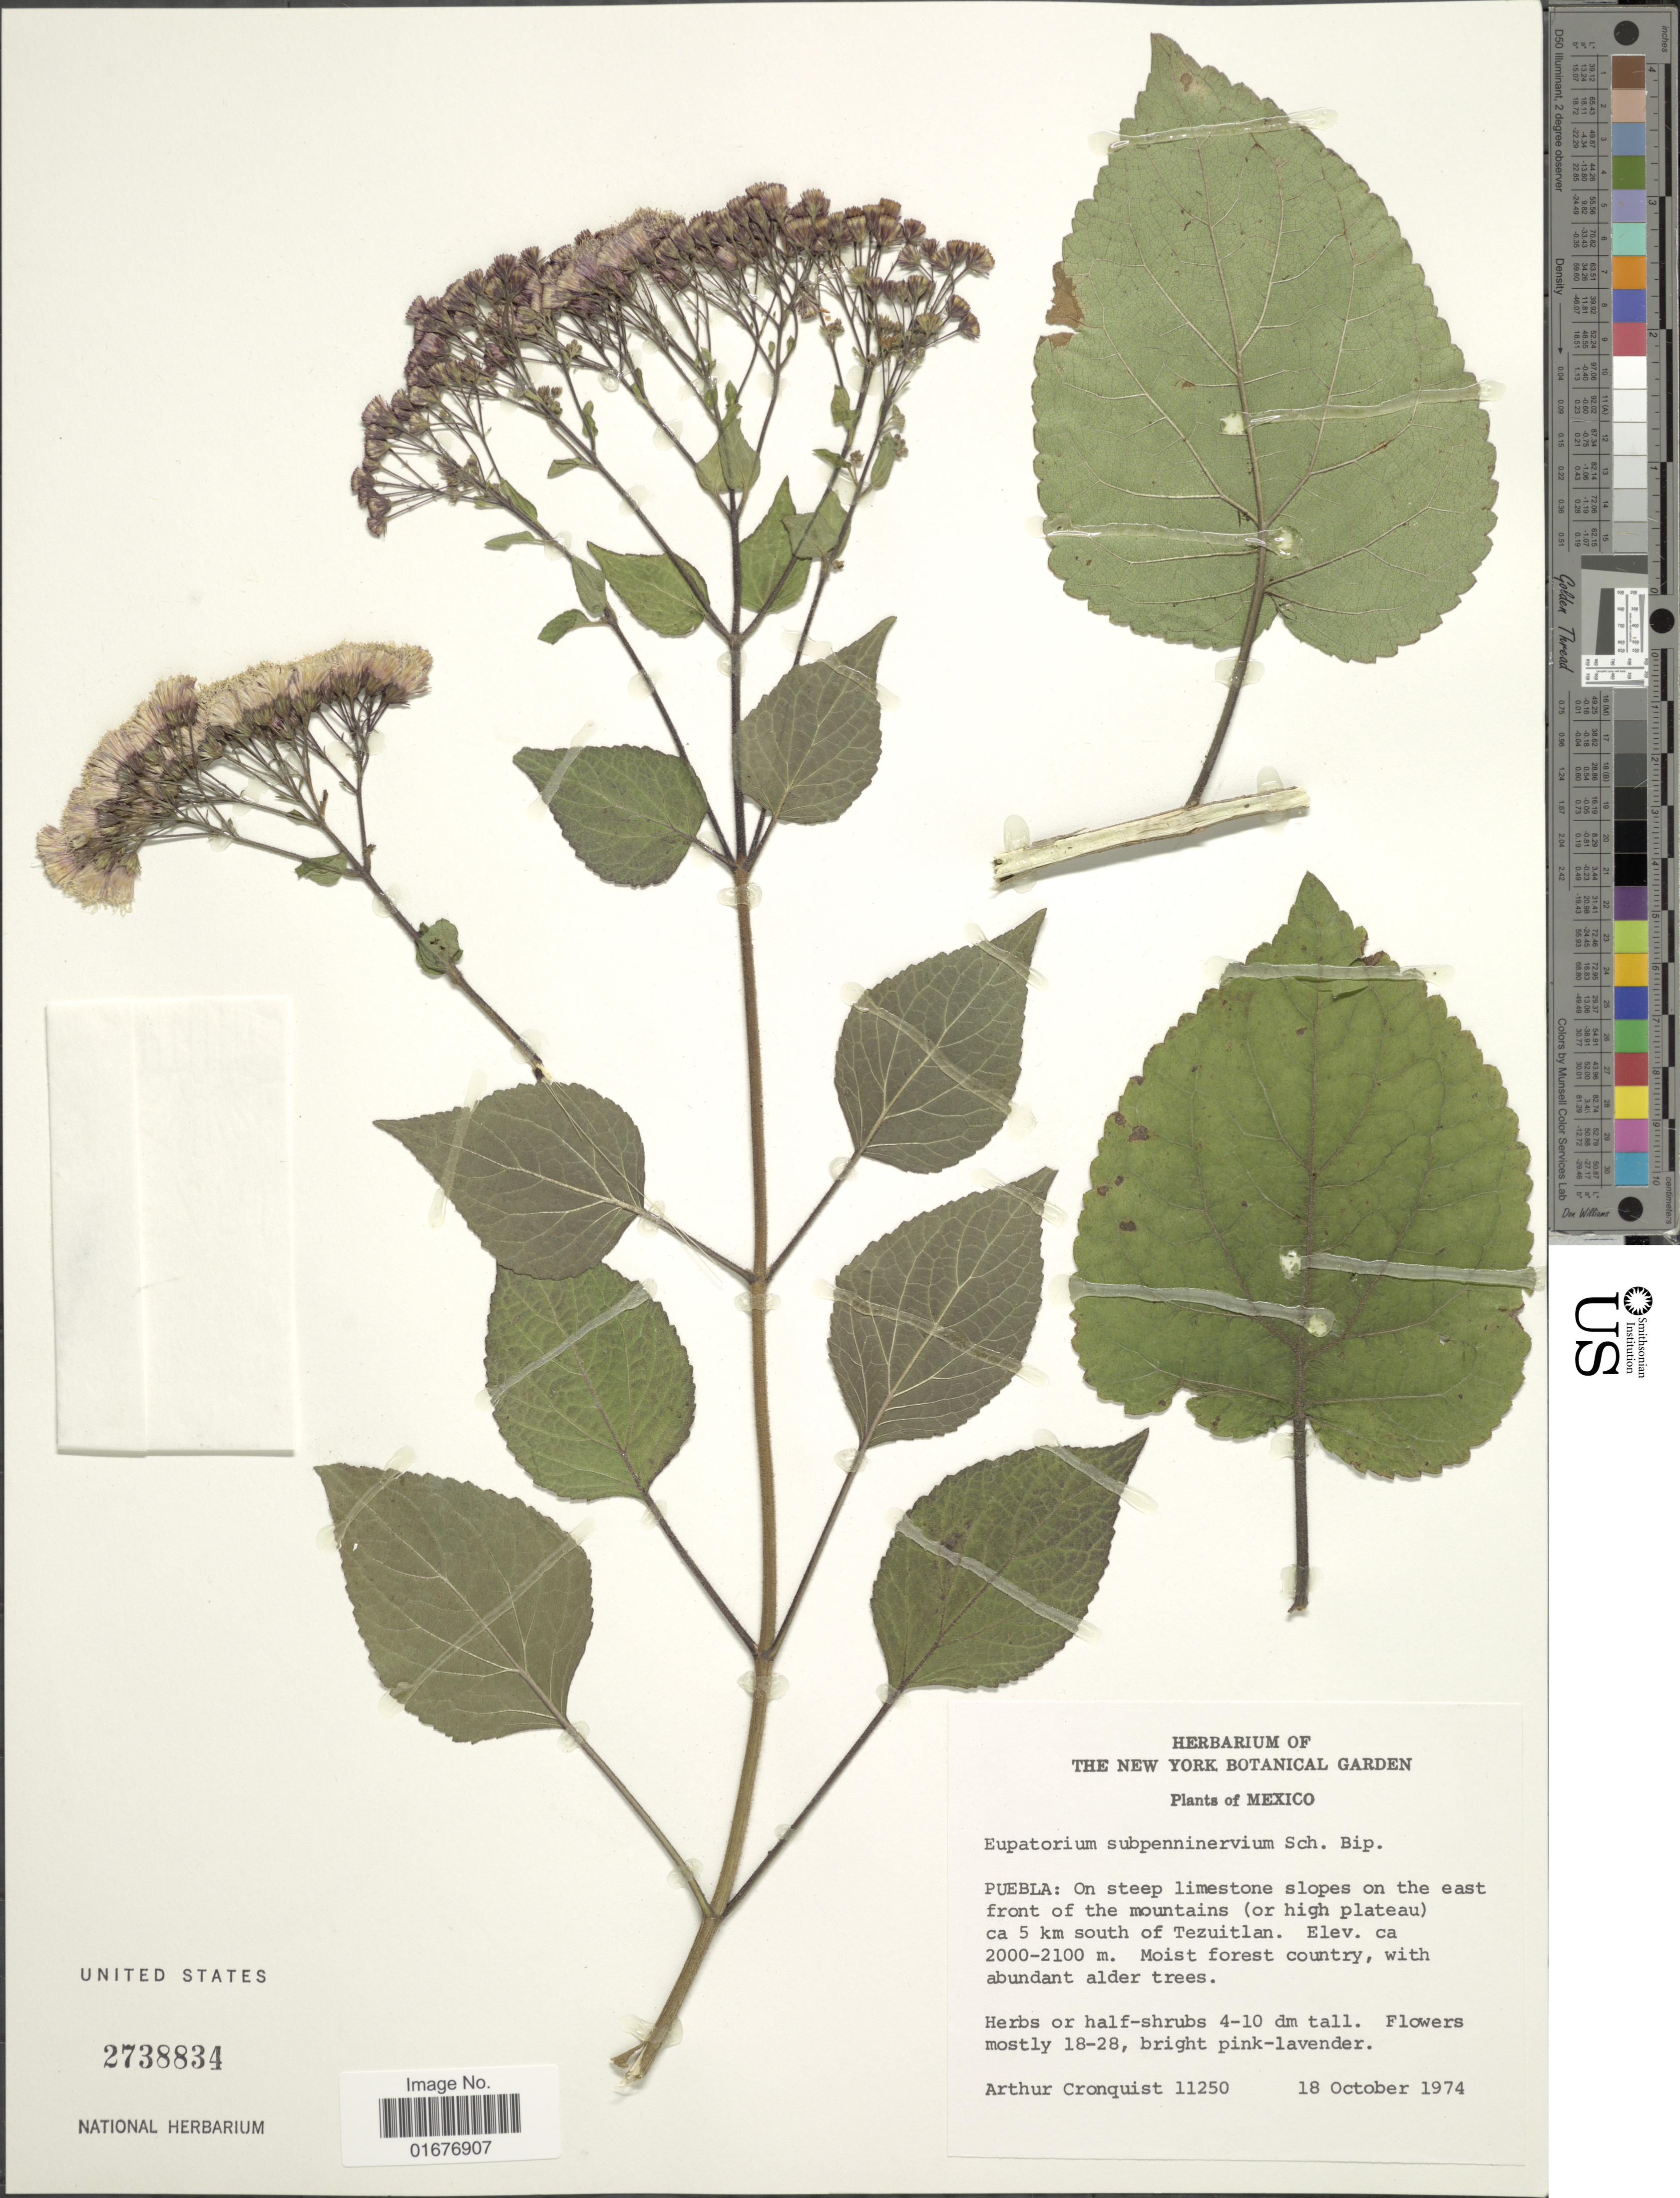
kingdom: Plantae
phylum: Tracheophyta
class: Magnoliopsida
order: Asterales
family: Asteraceae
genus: Ageratina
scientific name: Ageratina subpenninervia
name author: (Sch. Bip. ex Klatt) R.M. King & H. Rob.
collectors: A. J. Cronquist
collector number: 11250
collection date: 1974-10-18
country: Mexico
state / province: Puebla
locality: Ca 5 km south of Tezuitlan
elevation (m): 2000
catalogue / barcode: US 2738834